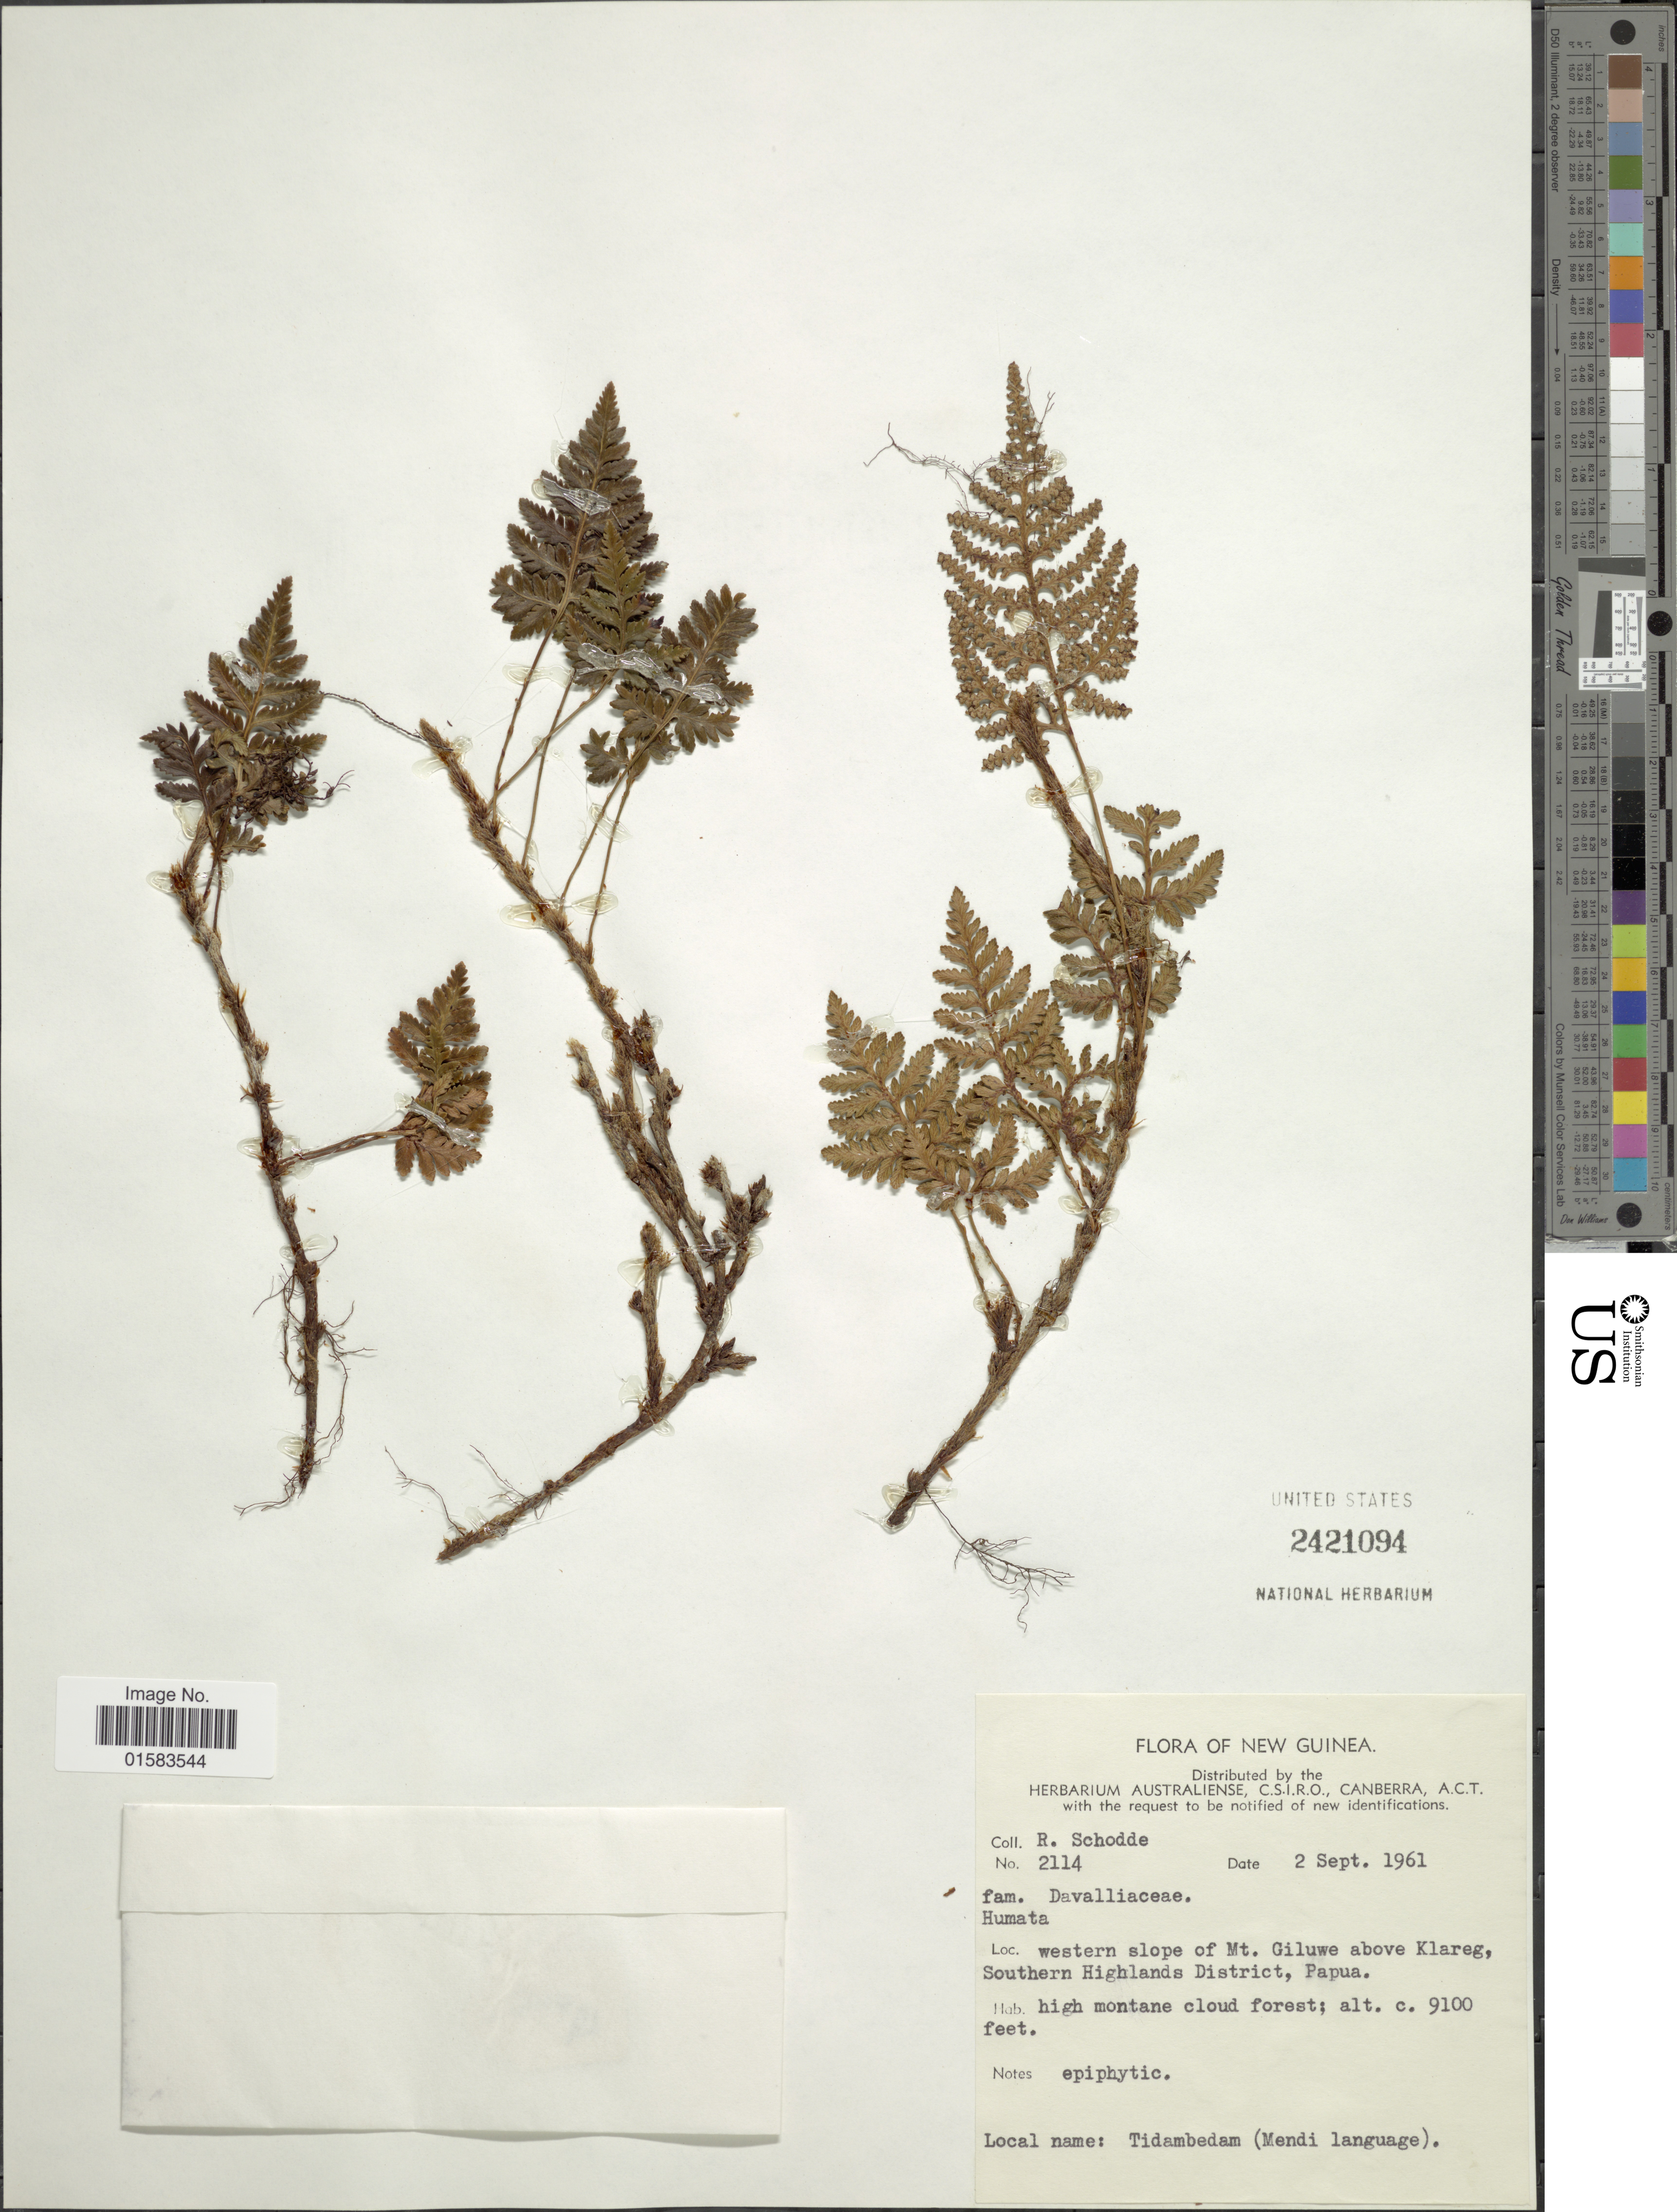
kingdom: Plantae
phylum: Tracheophyta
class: Polypodiopsida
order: Polypodiales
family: Davalliaceae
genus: Davallia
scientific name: Davallia sp.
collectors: R. Schodde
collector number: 2114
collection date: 1961-09-02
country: Papua New Guinea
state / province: Southern Highlands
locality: Western slope of Mt. Giluew above Klareg, Papua, New Guinea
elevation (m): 2774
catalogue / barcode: US 2421094